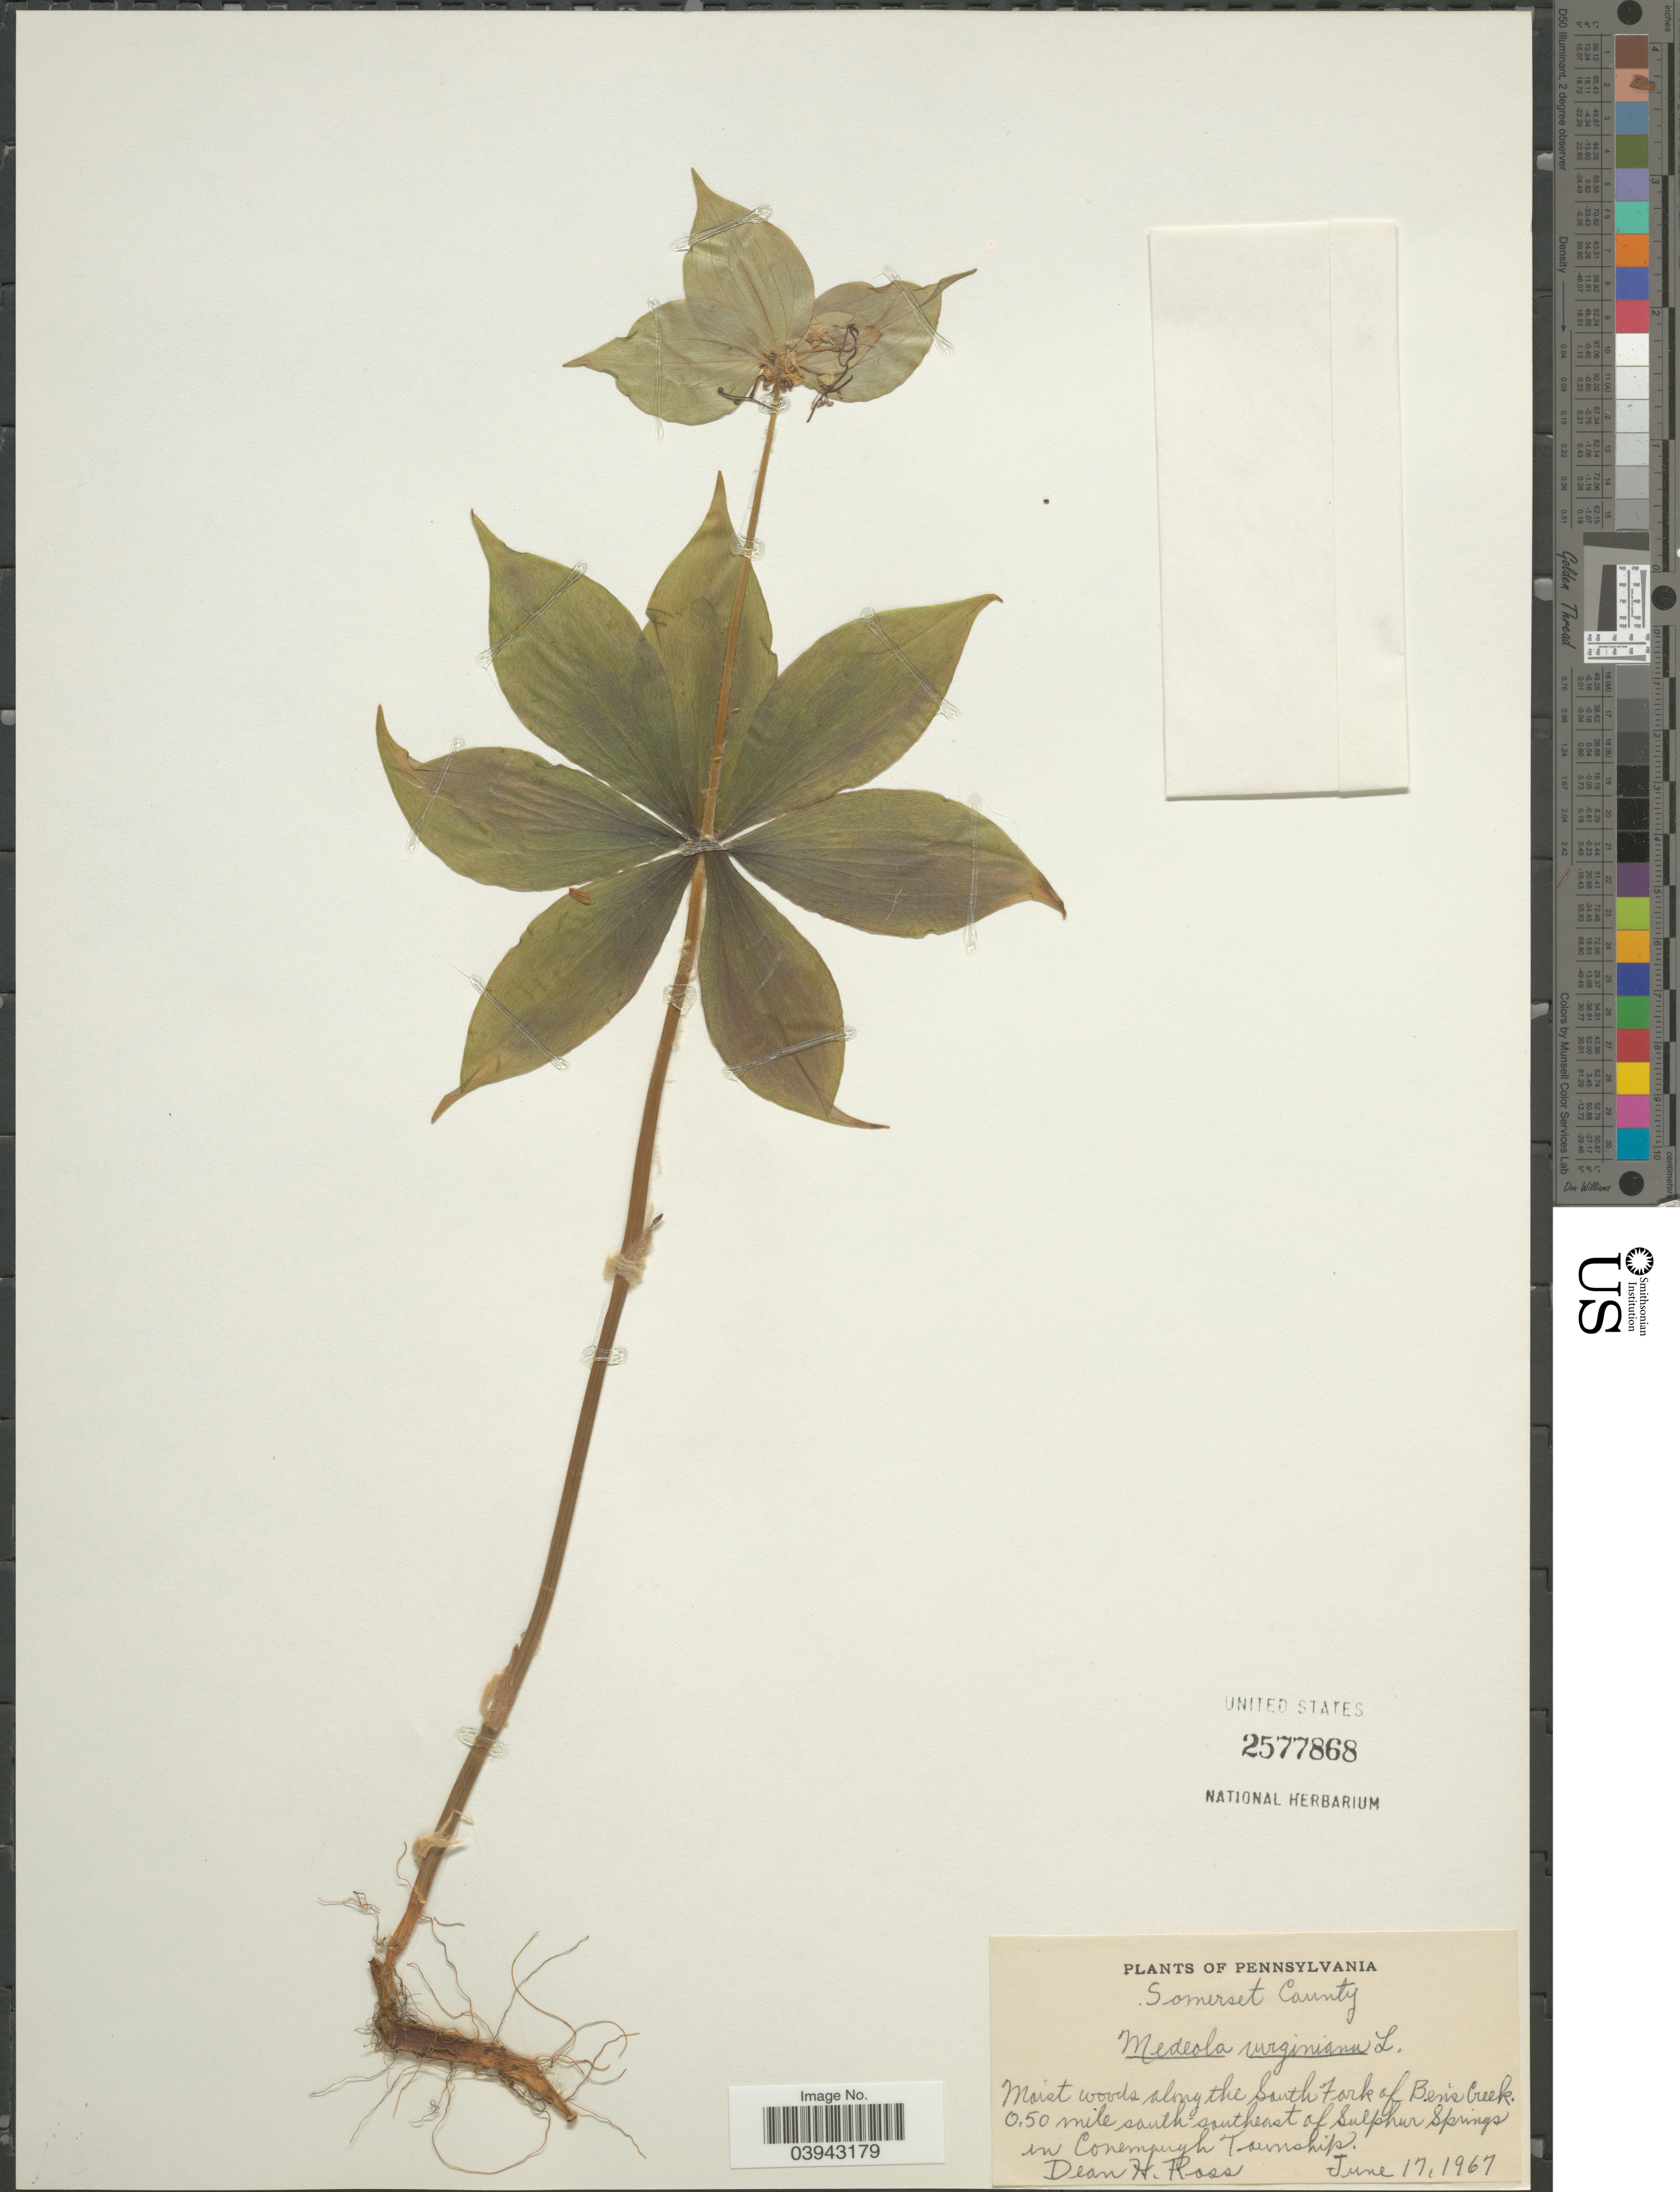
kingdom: Plantae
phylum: Tracheophyta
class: Liliopsida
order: Liliales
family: Liliaceae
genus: Medeola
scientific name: Medeola virginiana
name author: (L.) Desf.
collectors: D. Ross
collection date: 1967-06-17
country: United States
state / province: Pennsylvania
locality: Somerset County. Moist woods along the South Fork of Ben's Creek. 0.50 mile south southeast of Sulphur Springs in Conemaugh Township.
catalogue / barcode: US 2577868